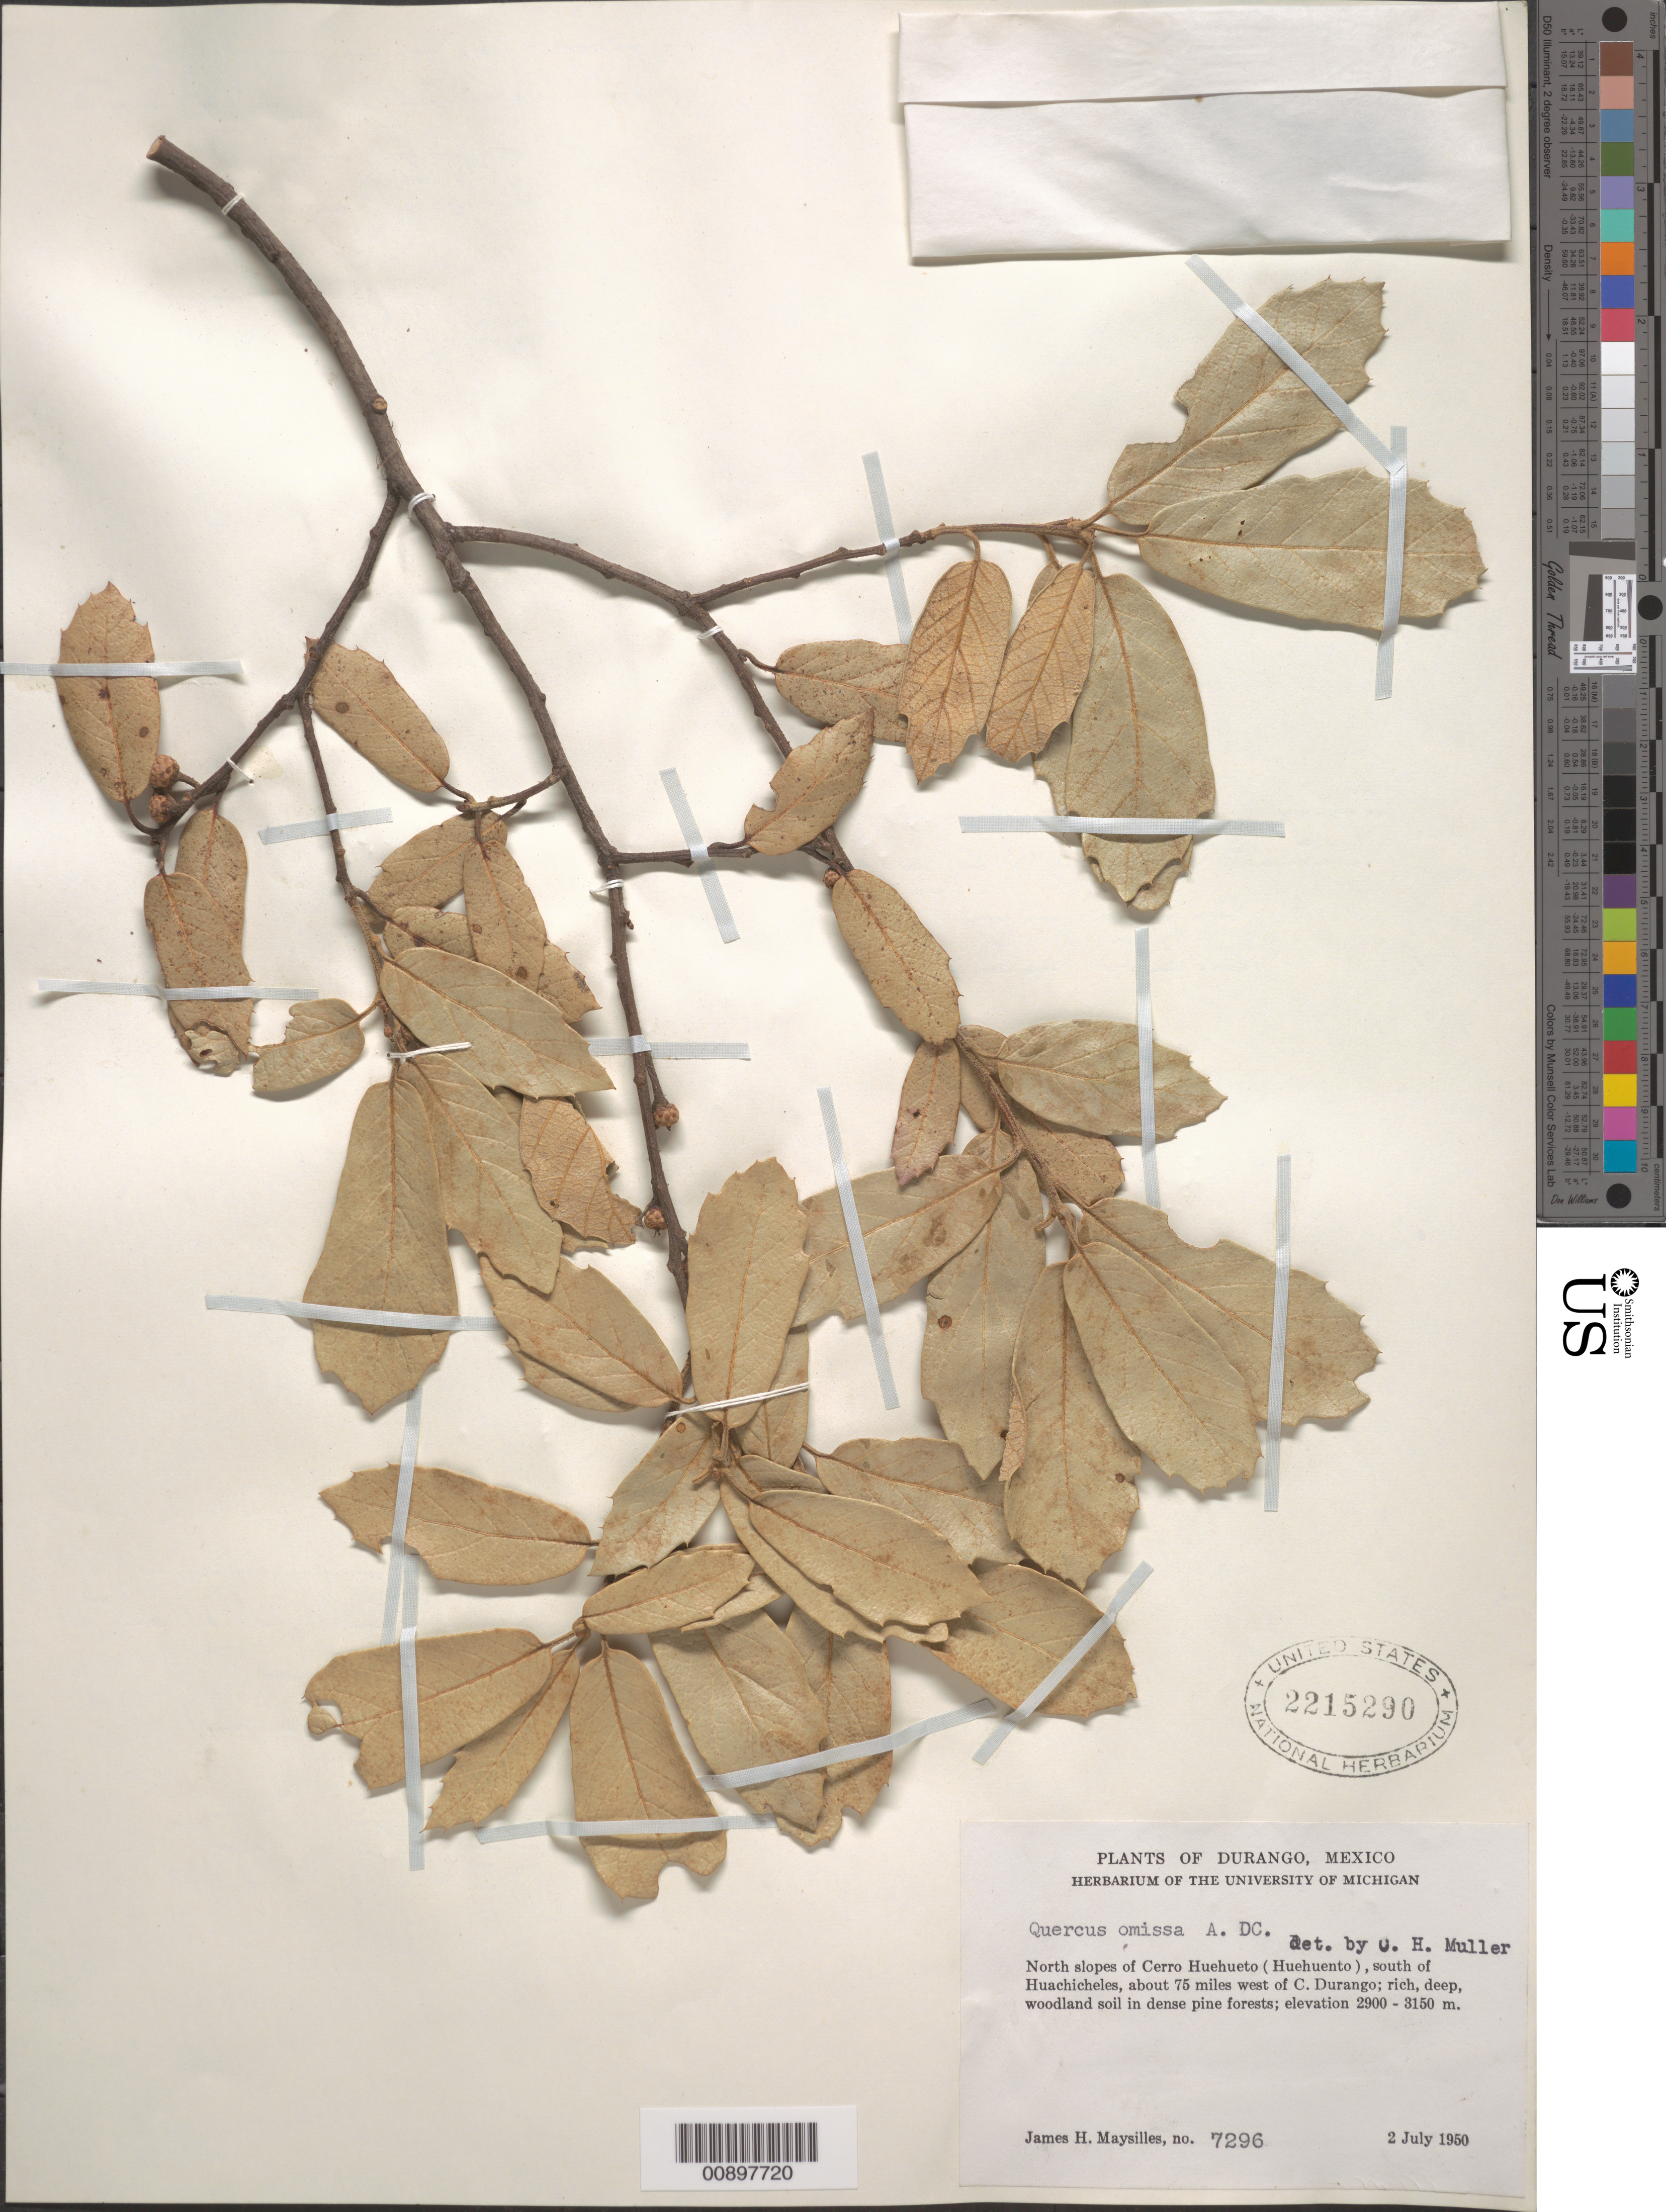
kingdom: Plantae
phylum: Tracheophyta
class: Magnoliopsida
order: Fagales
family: Fagaceae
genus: Quercus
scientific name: Quercus omissa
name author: A. DC.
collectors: J. Maysilles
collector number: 7296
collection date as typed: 02 Jul 1950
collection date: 1950-07-02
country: Mexico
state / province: Durango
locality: North slopes of Cerro Huehueto (Huehuento), south of Huachicheles, about 75 miles west of C. Durango.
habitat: Rich, deep, woodland soil in dense pine forest.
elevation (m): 3150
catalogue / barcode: US 2215290